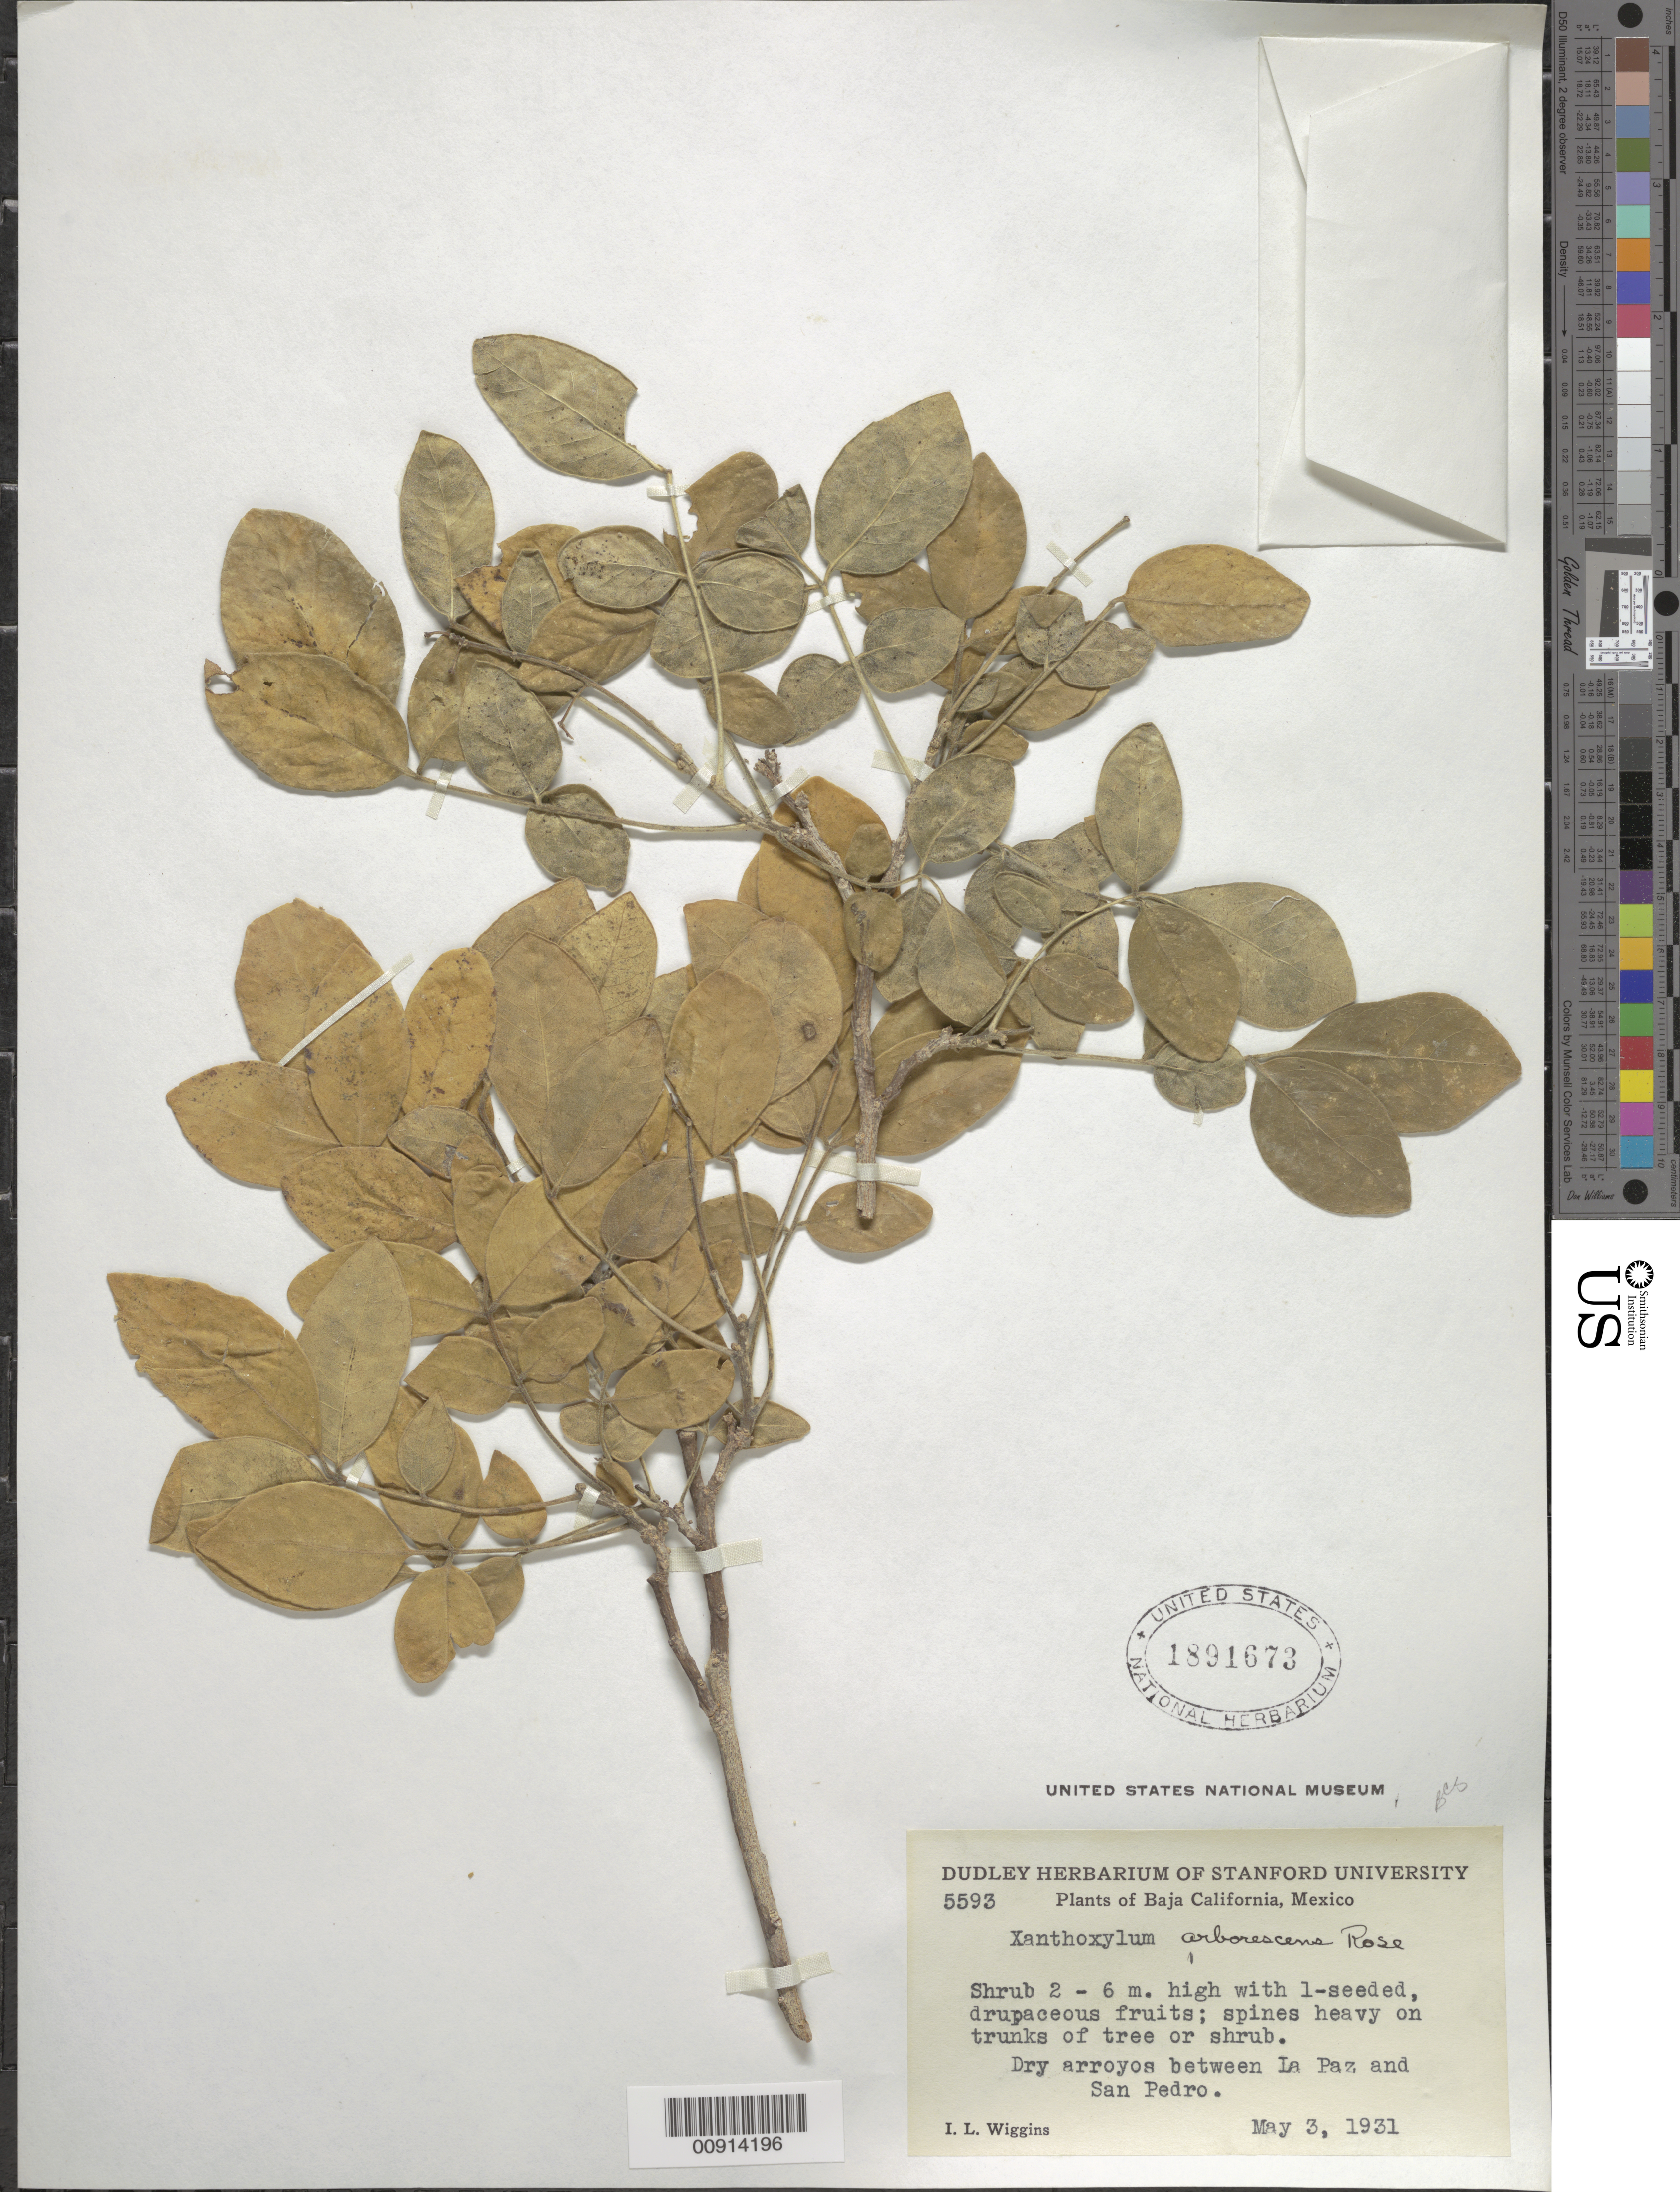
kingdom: Plantae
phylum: Tracheophyta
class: Magnoliopsida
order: Sapindales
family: Rutaceae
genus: Zanthoxylum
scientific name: Zanthoxylum arborescens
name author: Rose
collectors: I. L. Wiggins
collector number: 5593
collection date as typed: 03 May 1931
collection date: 1931-05-03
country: Mexico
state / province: Baja California Sur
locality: Dry arroyos between La Paz and San Pedro.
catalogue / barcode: US 1891673